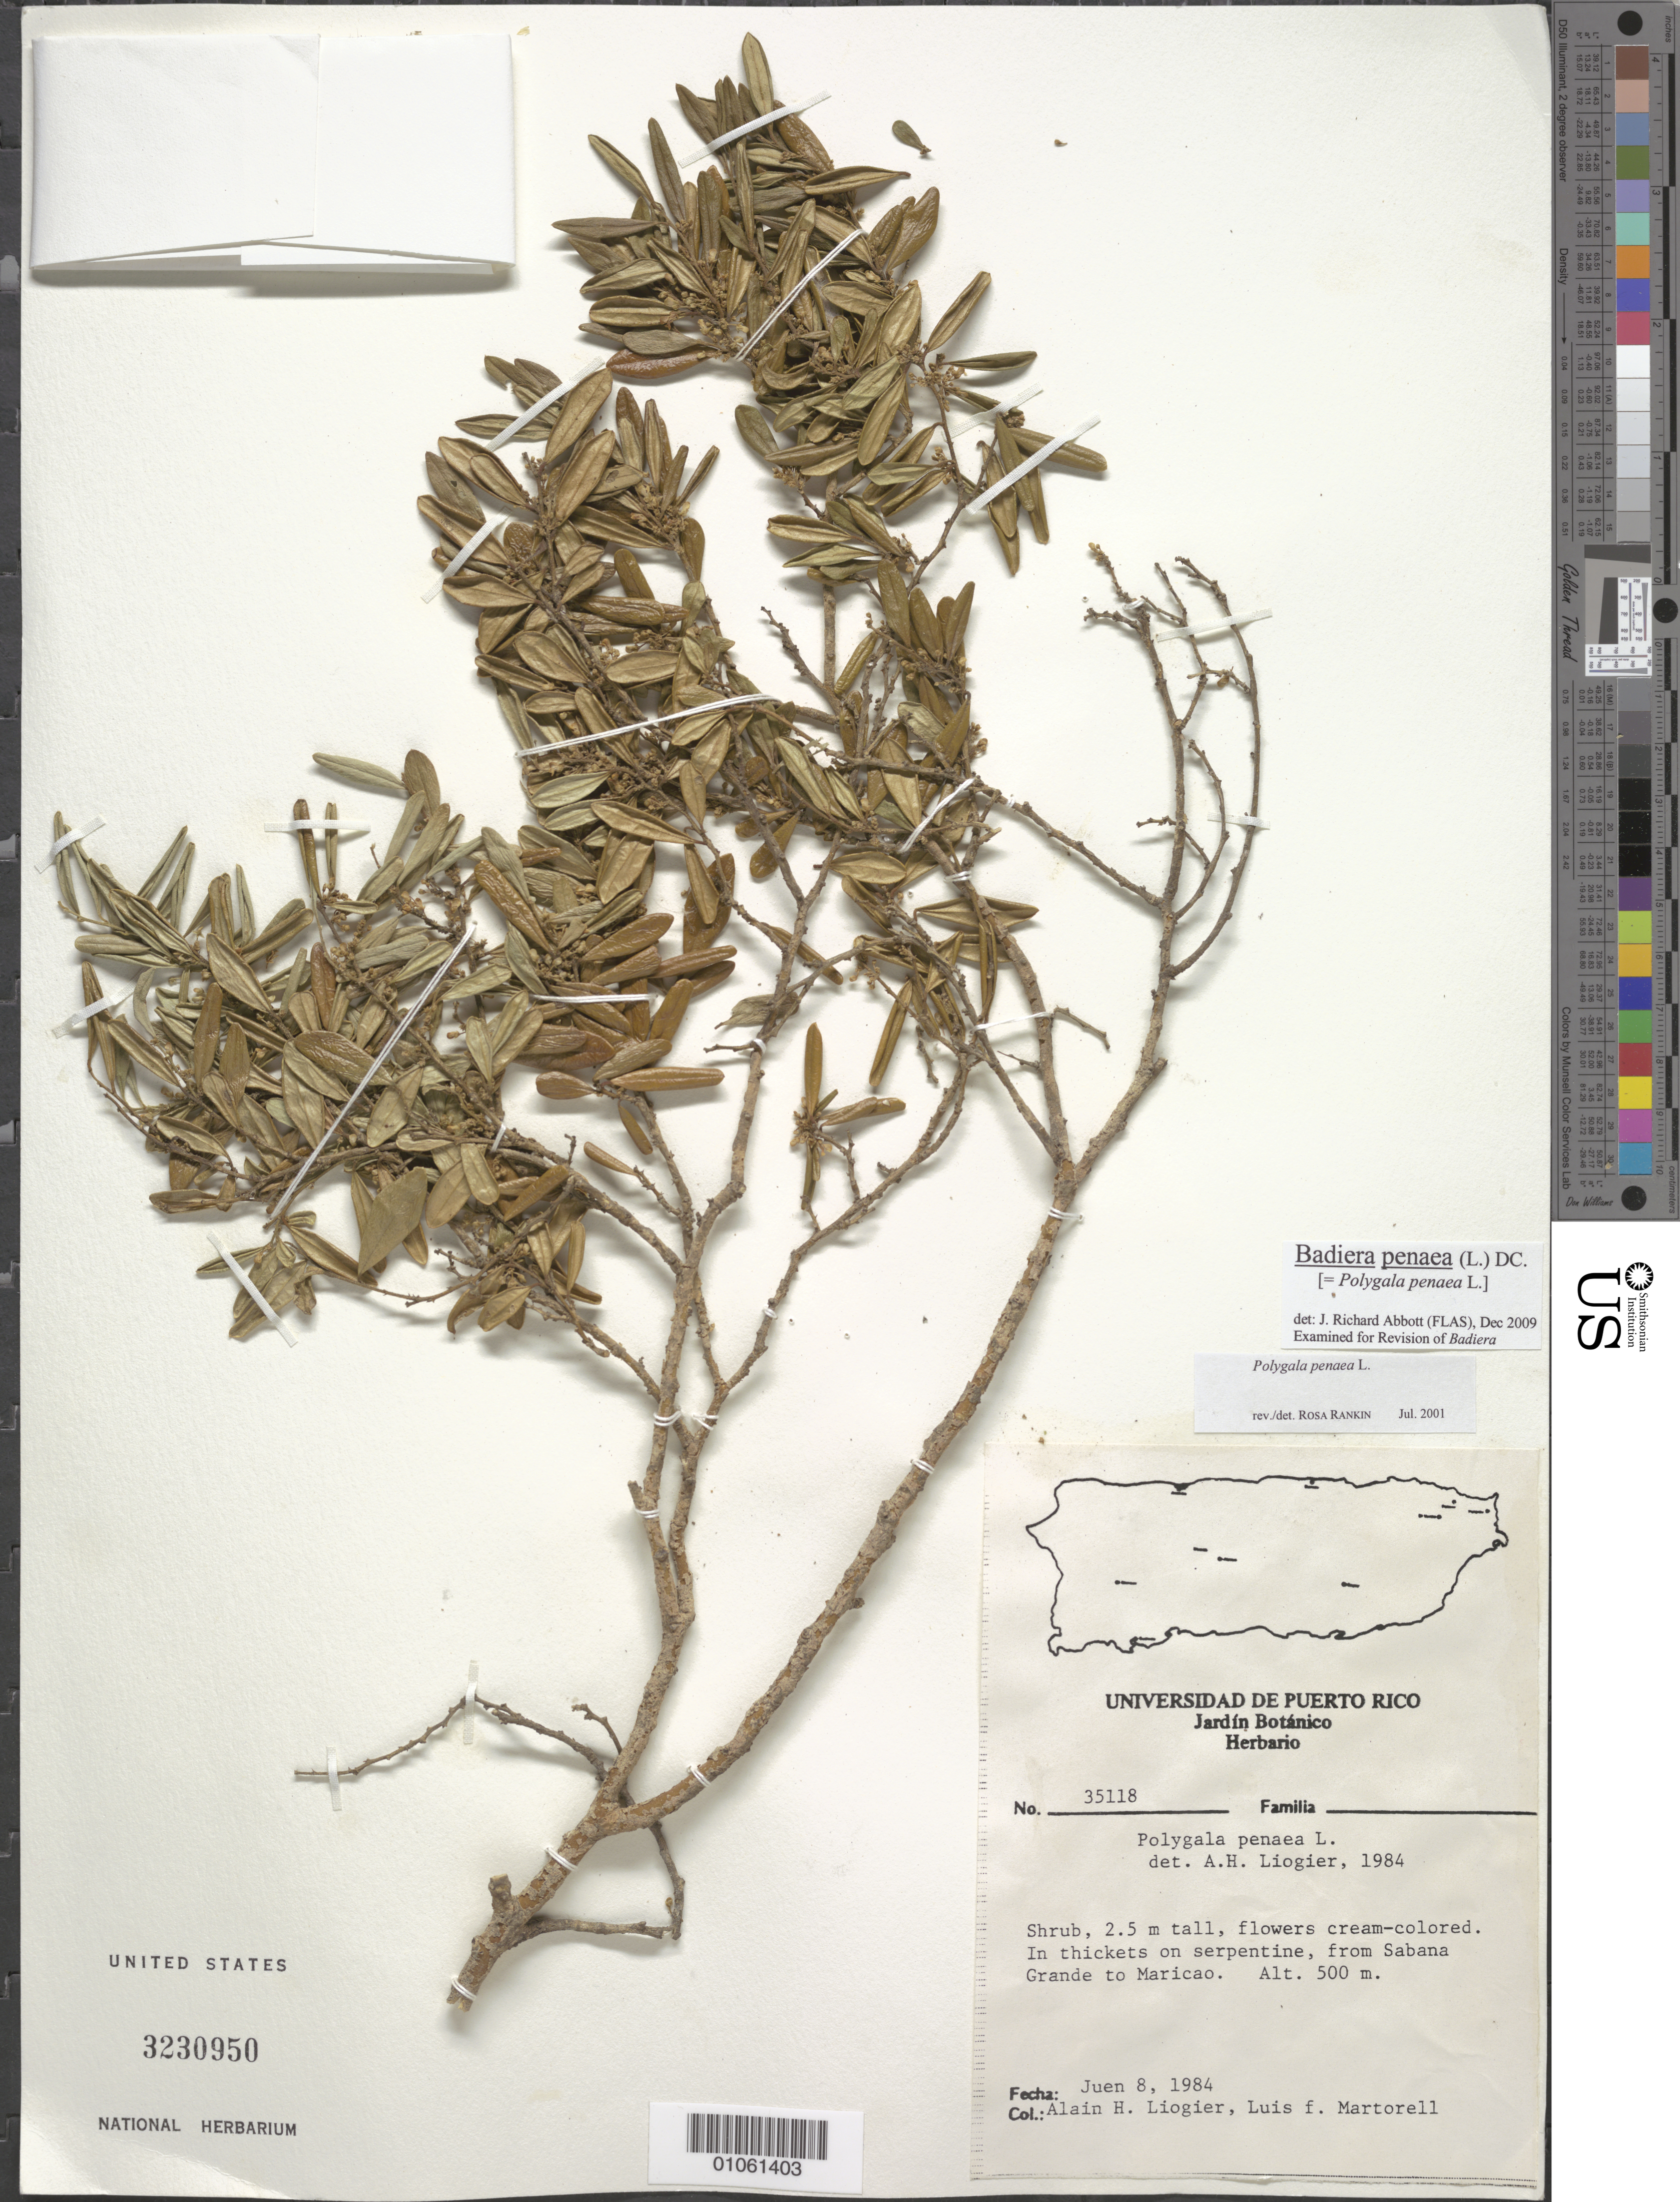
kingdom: Plantae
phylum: Tracheophyta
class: Magnoliopsida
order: Fabales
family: Polygalaceae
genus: Badiera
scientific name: Badiera penaea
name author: (L.) DC.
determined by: Abbott, J. R., (FLAS)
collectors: A. H. Liogier & L. Martorell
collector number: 35118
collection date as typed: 08 Jun 1984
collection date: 1984-06-08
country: Puerto Rico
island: Puerto Rico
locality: Sabana Grande to Maricao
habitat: In thickets on serpentine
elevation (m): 500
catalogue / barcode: US 3230950